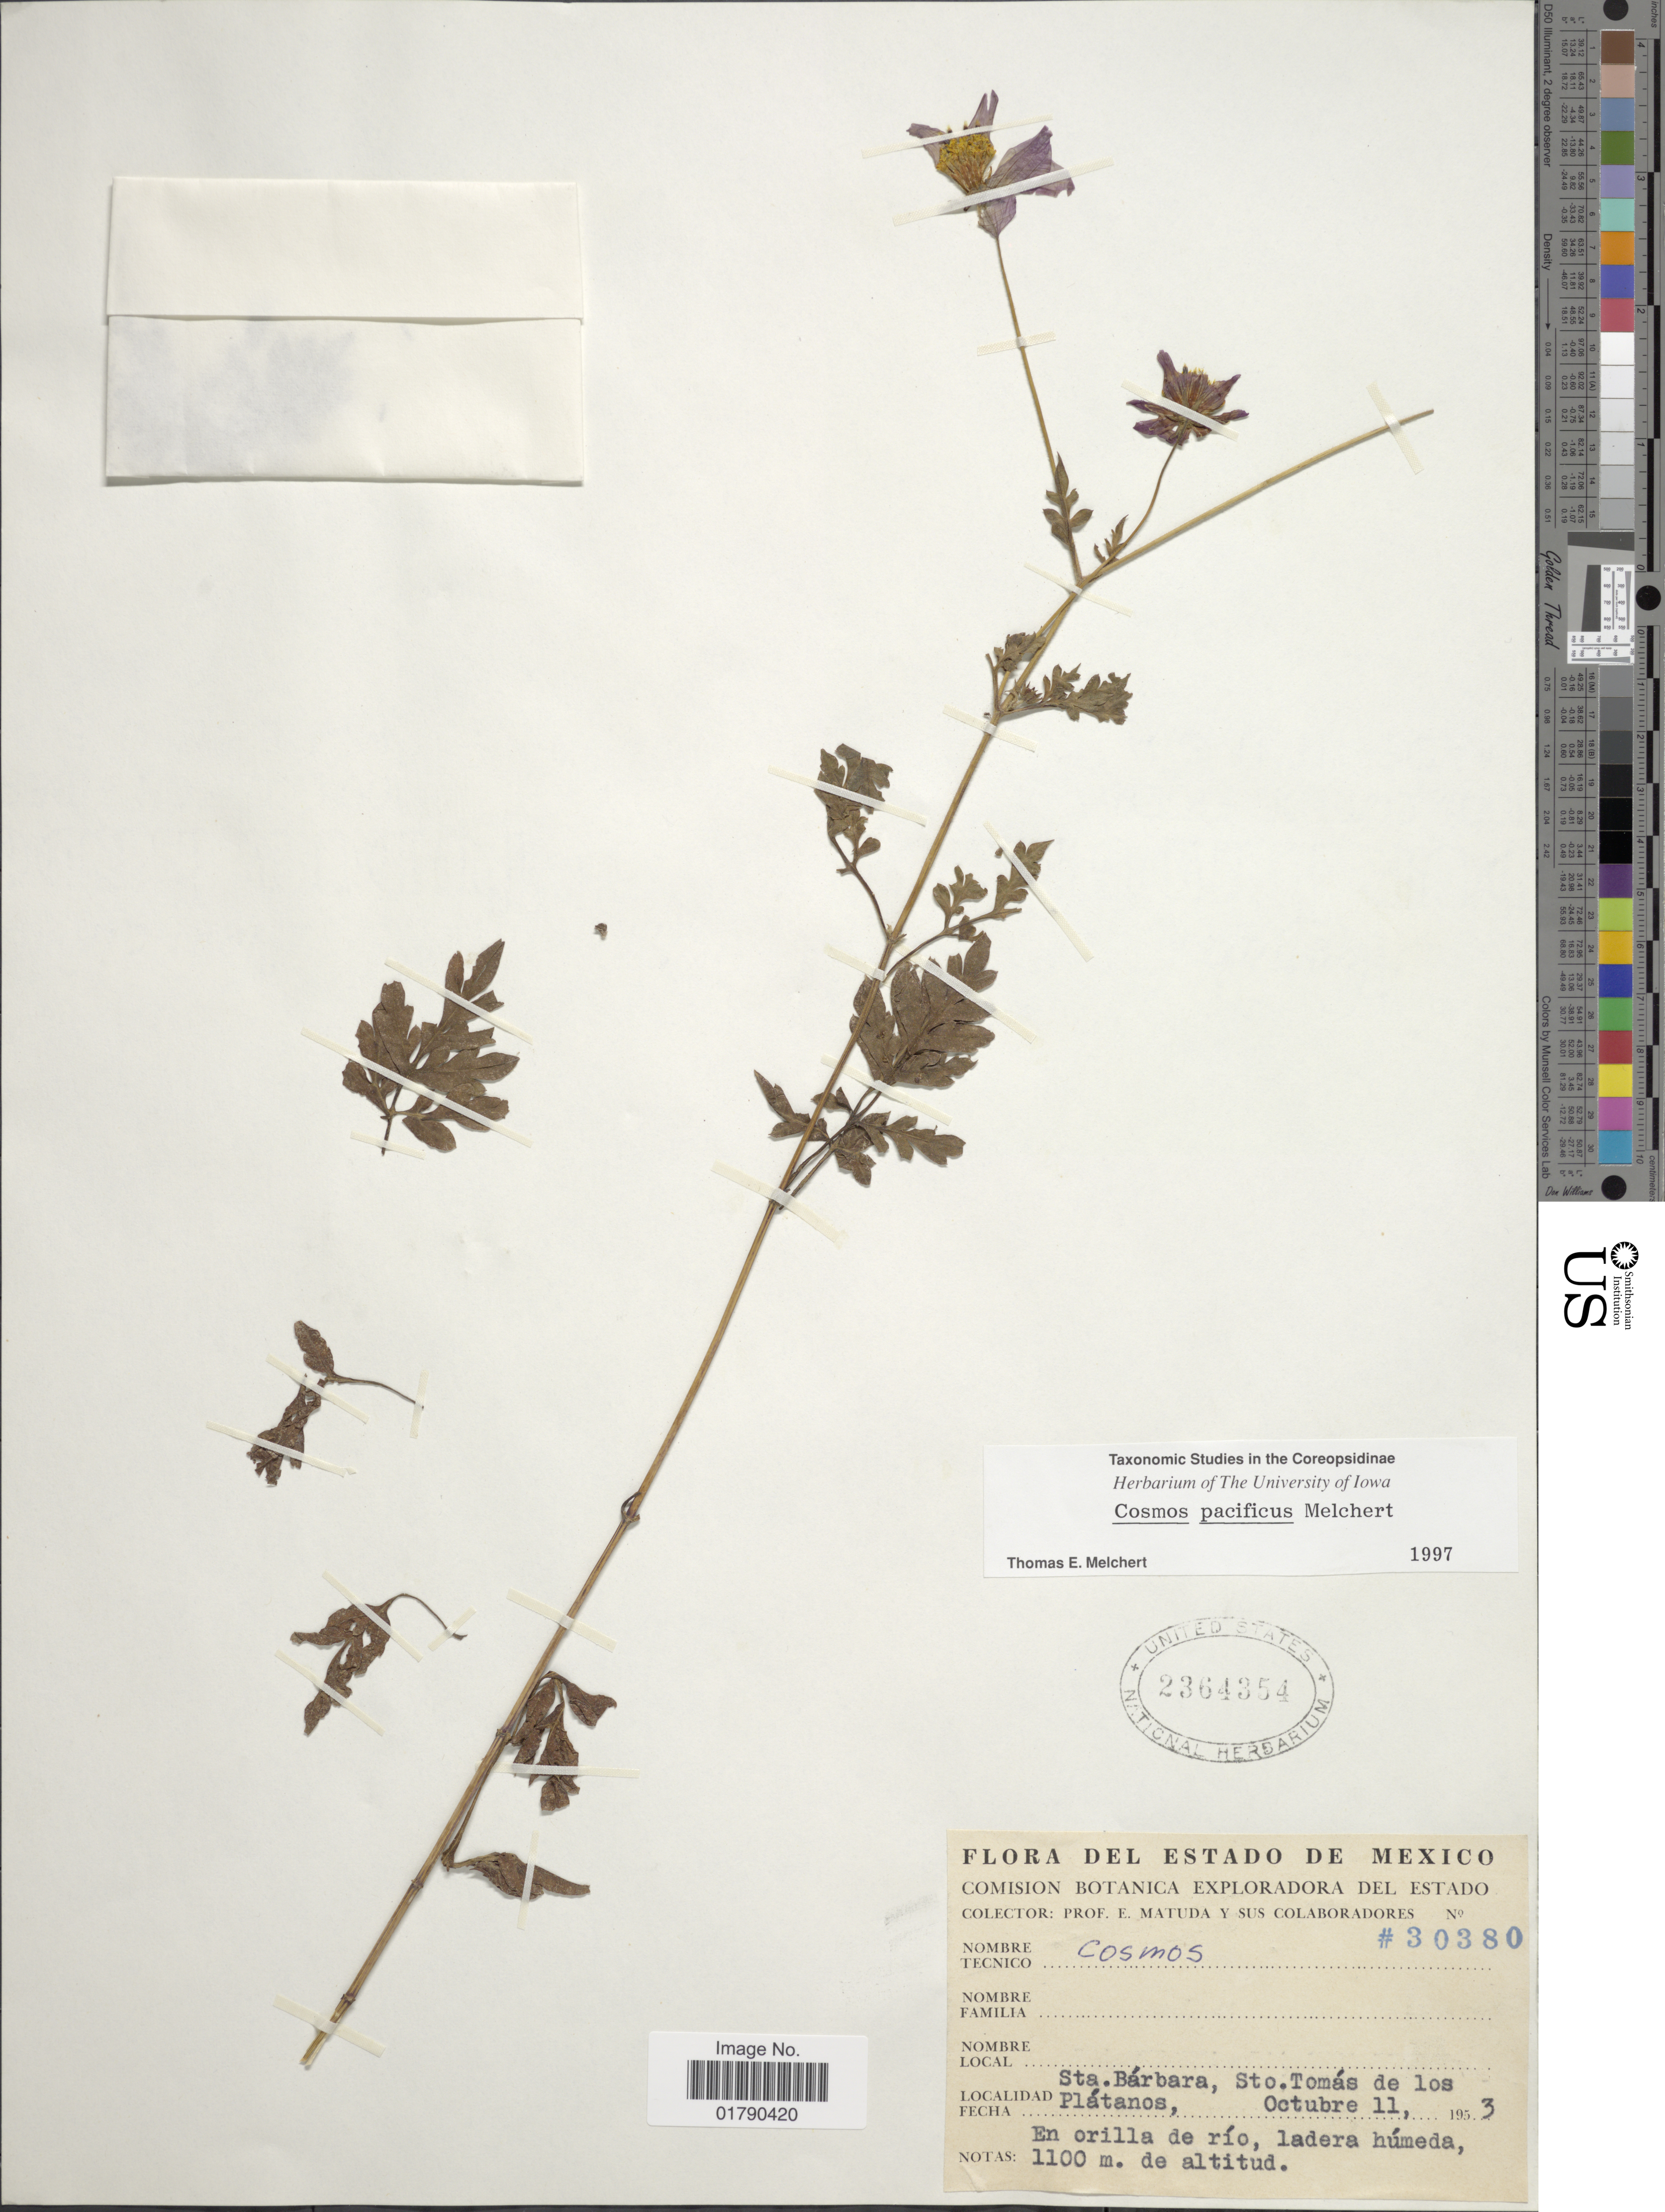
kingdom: Plantae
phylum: Tracheophyta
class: Magnoliopsida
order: Asterales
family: Asteraceae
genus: Cosmos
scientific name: Cosmos pacificus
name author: Melchert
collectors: E. Matuda & et al.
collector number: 30380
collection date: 1953-10-11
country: Mexico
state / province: México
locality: Sta. Barbara, Sto. Tomas de los Platanos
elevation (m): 1100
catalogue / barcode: US 2364354